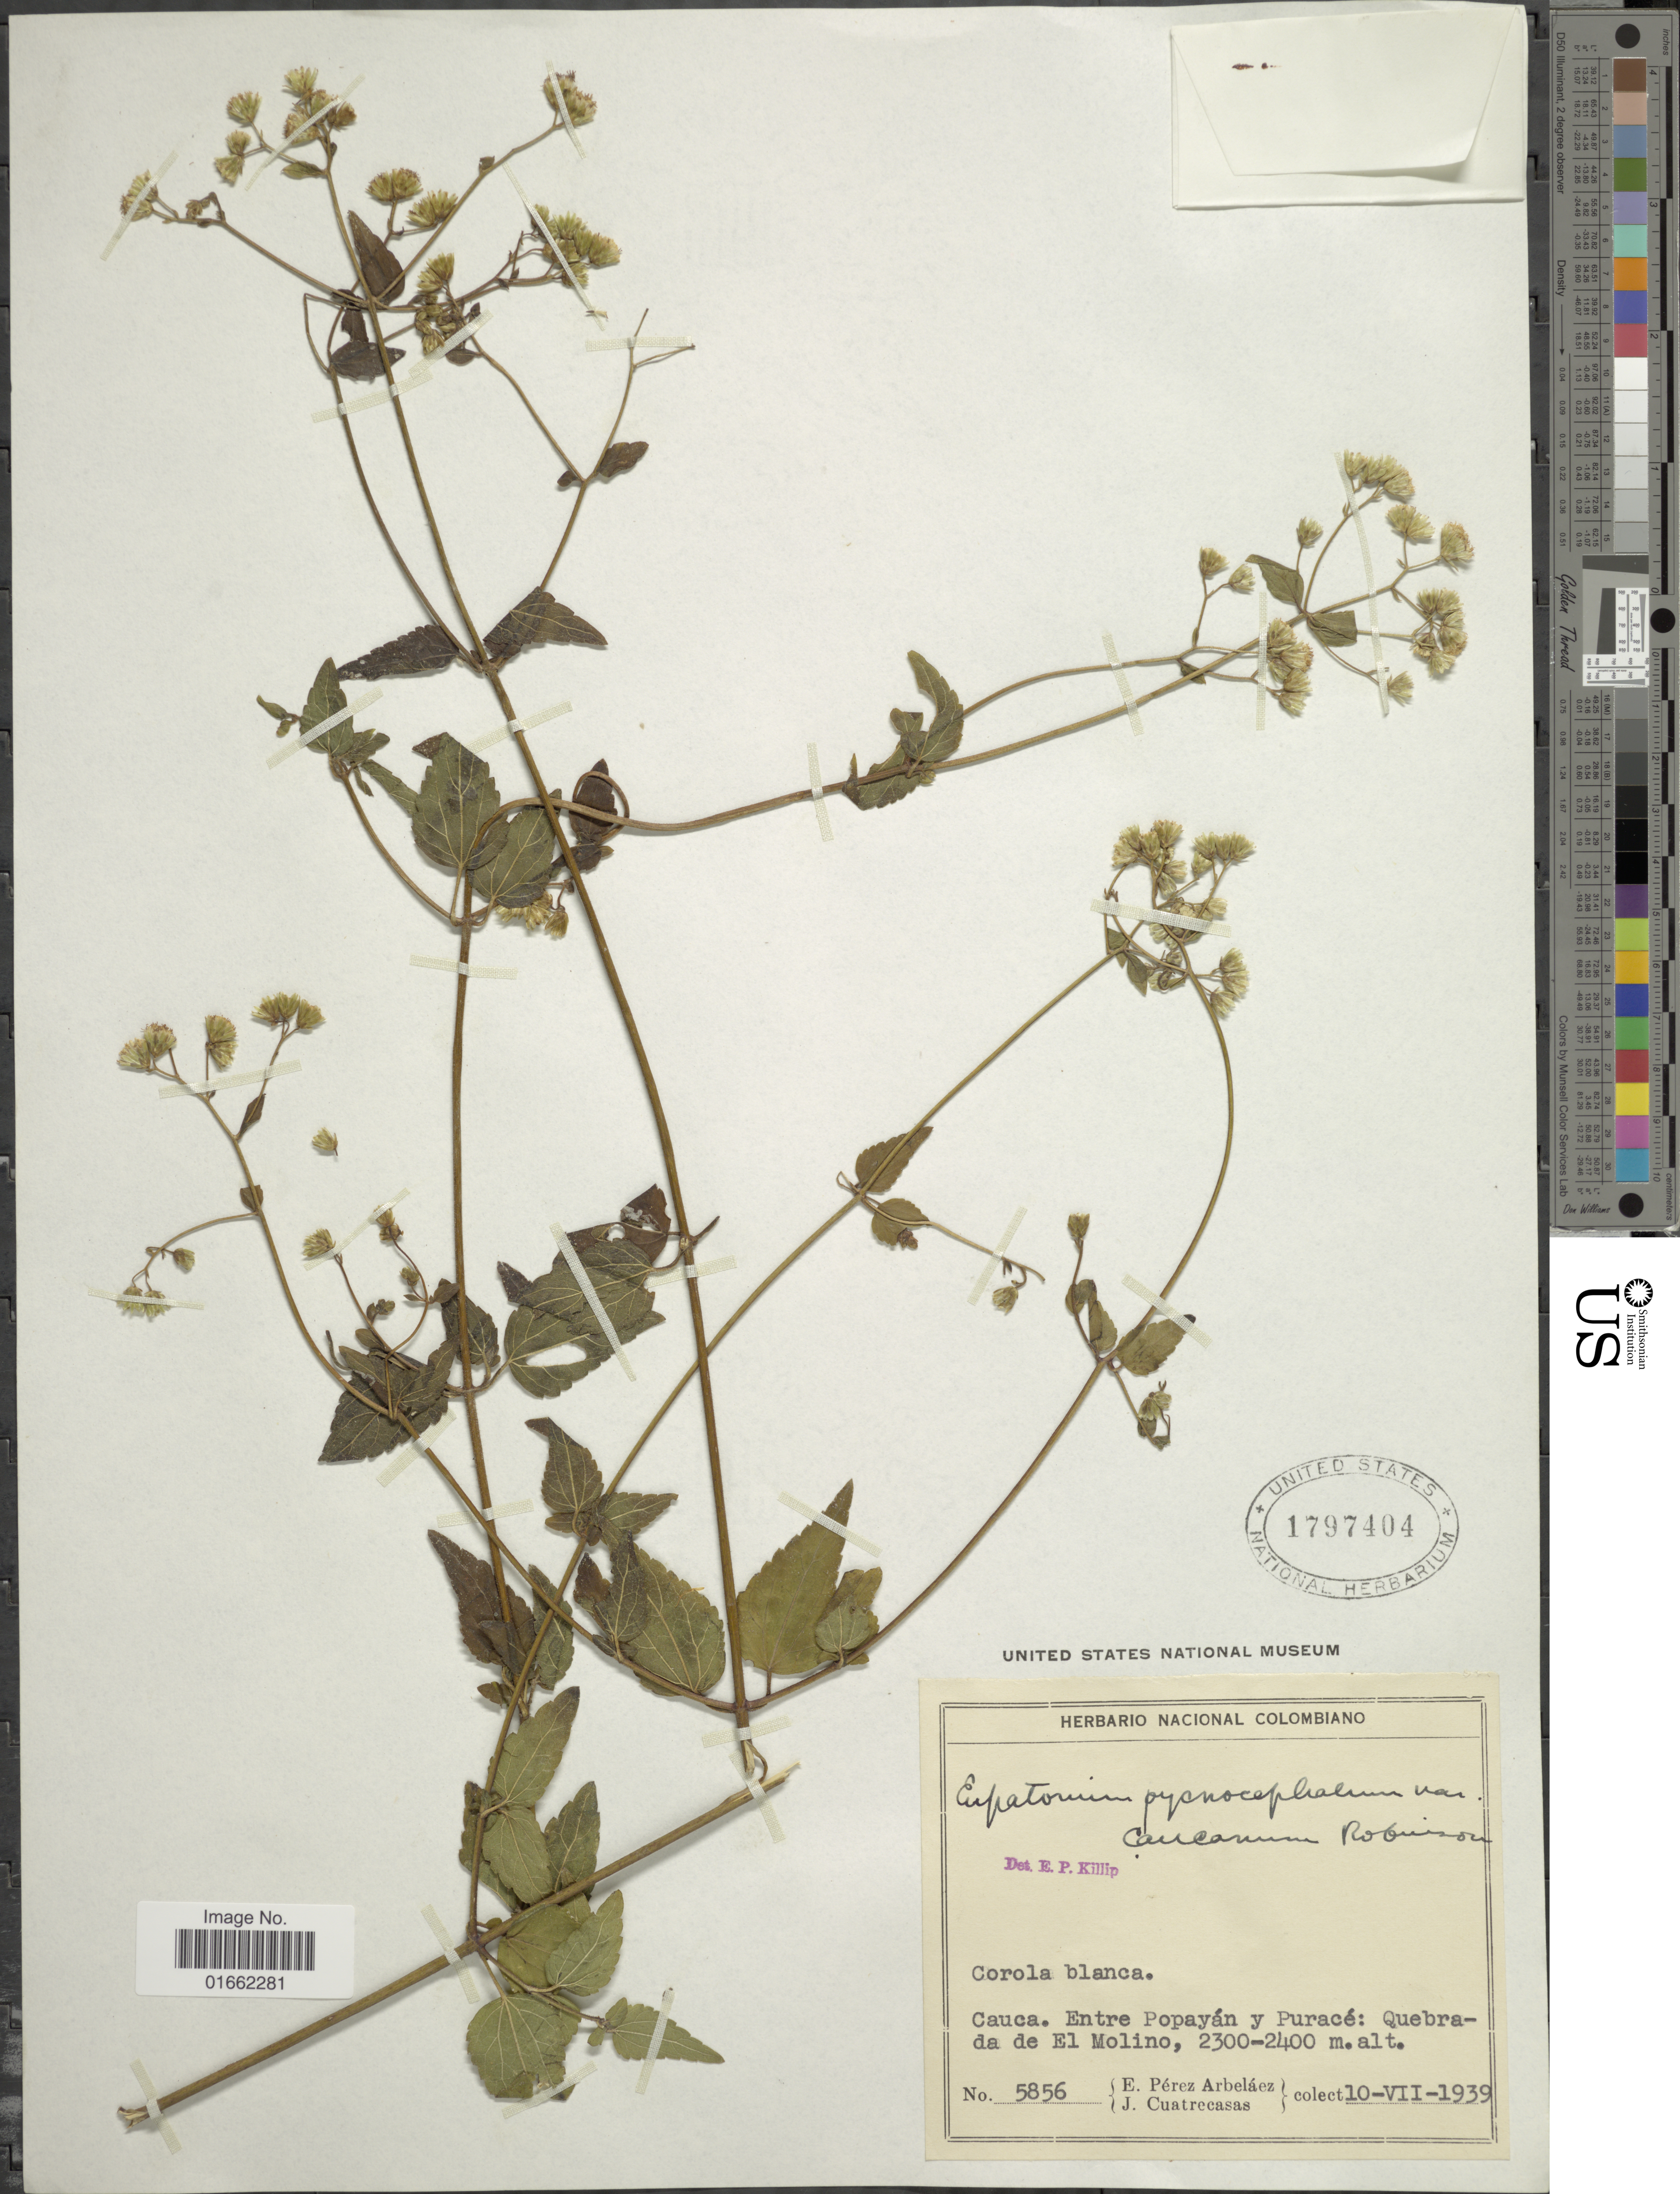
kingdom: Plantae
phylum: Tracheophyta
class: Magnoliopsida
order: Asterales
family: Asteraceae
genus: Fleischmannia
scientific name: Fleischmannia pratensis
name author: (Klatt) R.M. King & H. Rob.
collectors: E. Pérez Arbeláez & J. Cuatrecasas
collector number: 5856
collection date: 1939-07-10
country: Colombia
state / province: Cauca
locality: Cauca. Entre Popayán y Puracé: Quebrada de El Molino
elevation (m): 2300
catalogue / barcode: US 1797404